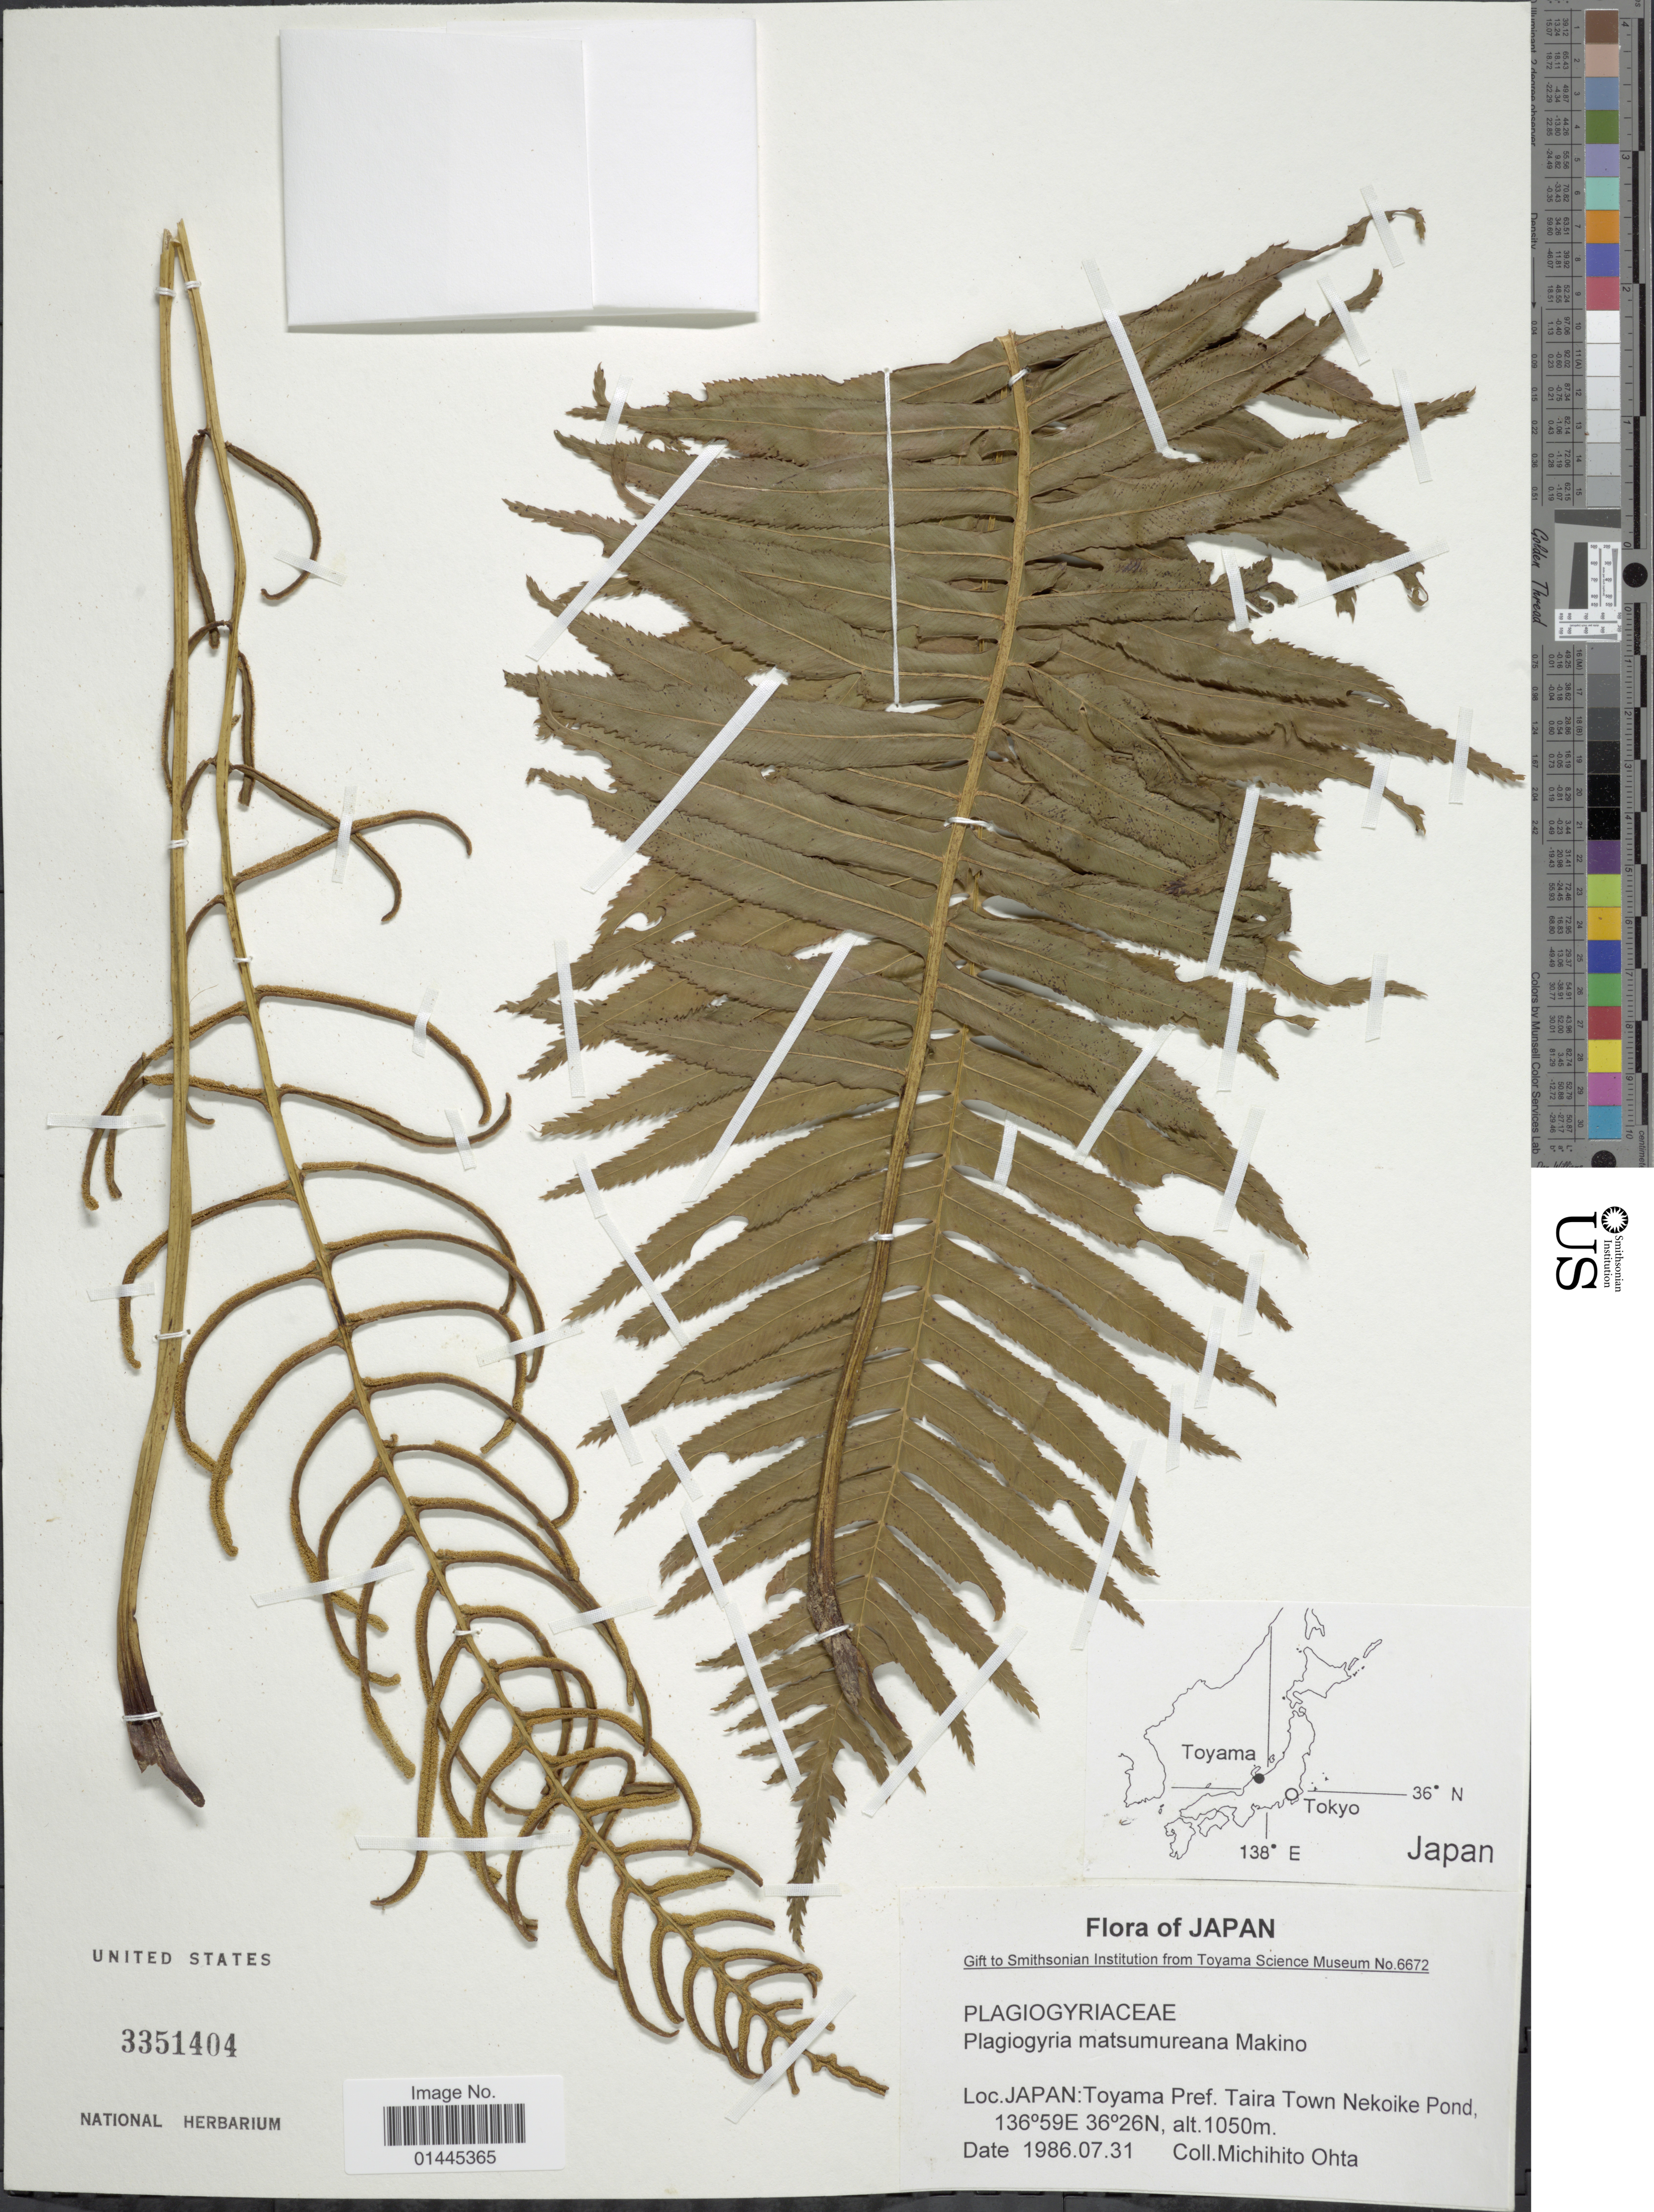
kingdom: Plantae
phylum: Tracheophyta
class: Polypodiopsida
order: Cyatheales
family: Plagiogyriaceae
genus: Plagiogyria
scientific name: Plagiogyria matsumureana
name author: (Makino) Makino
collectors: M. Ohta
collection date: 1986-07-31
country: Japan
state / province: Toyama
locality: Taira Town Nekoike Pond.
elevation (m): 1050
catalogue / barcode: US 3351404